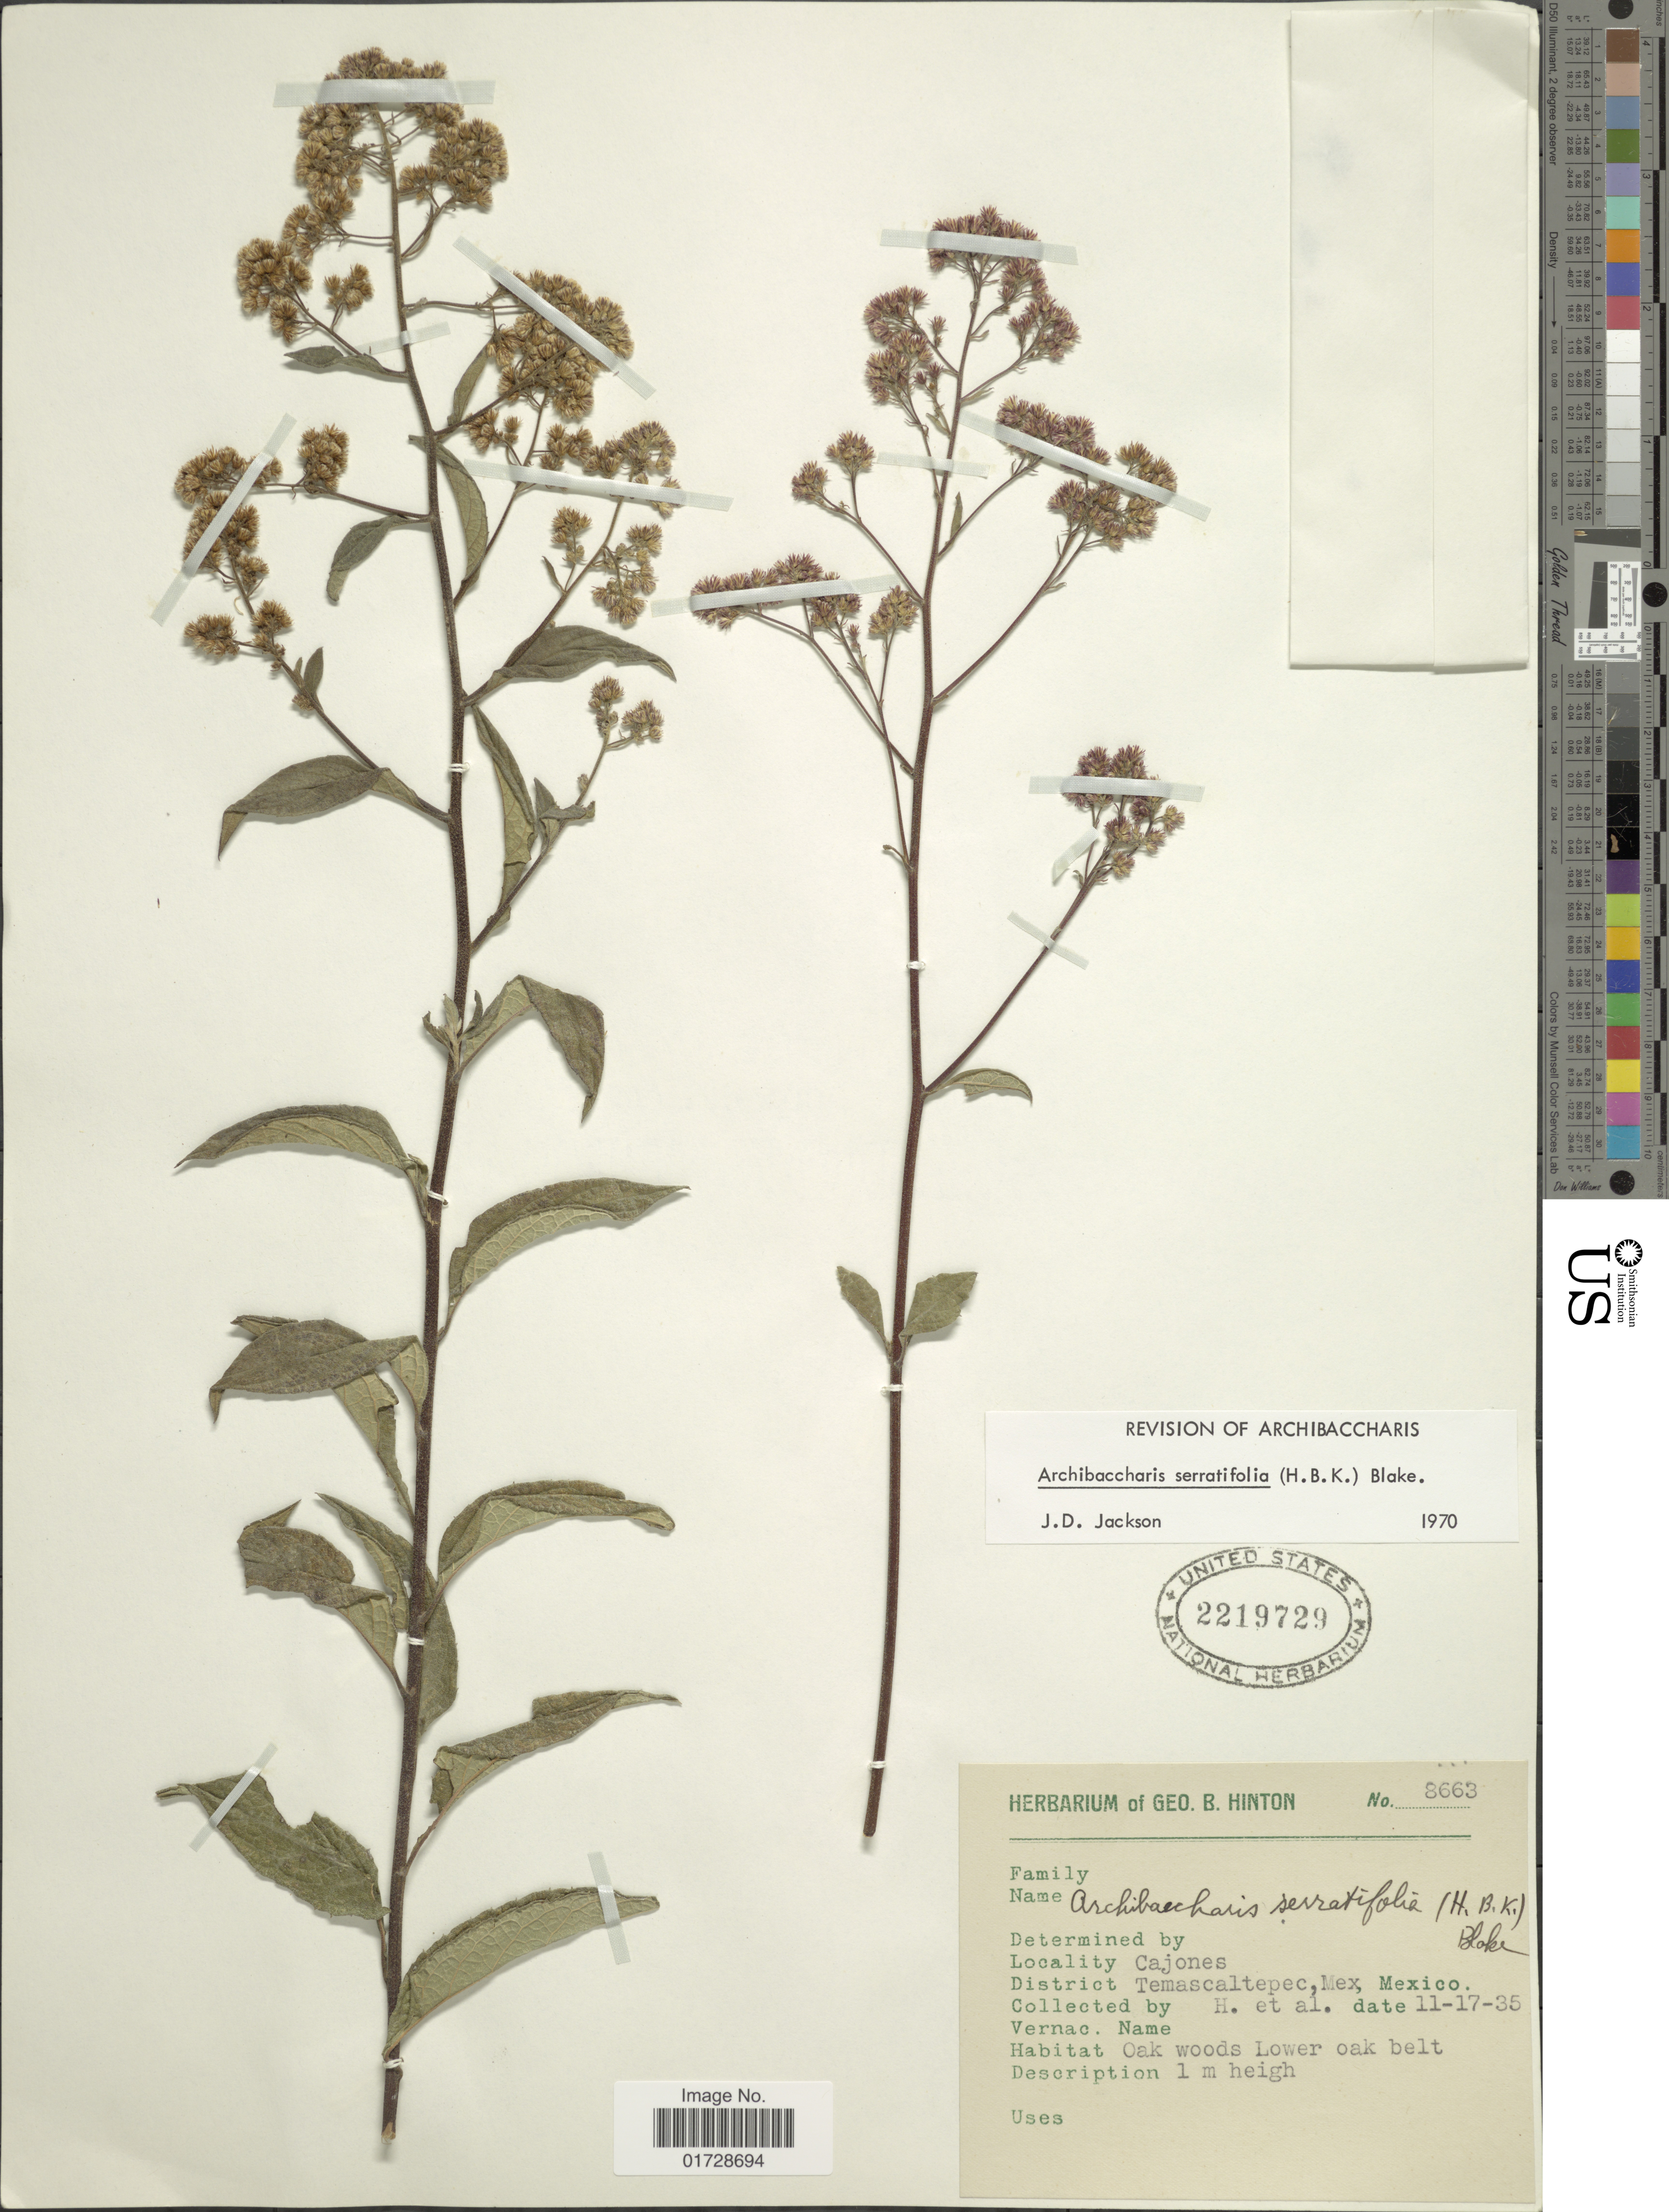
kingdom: Plantae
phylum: Tracheophyta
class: Magnoliopsida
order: Asterales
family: Asteraceae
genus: Archibaccharis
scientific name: Archibaccharis serratifolia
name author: (Kunth) S.F. Blake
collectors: G. B. Hinton & et al.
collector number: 8663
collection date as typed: Transcribed d/m/y: 17/11/35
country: Mexico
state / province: México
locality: Cajones, District Temascaltepec, Mex.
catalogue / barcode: US 2219729